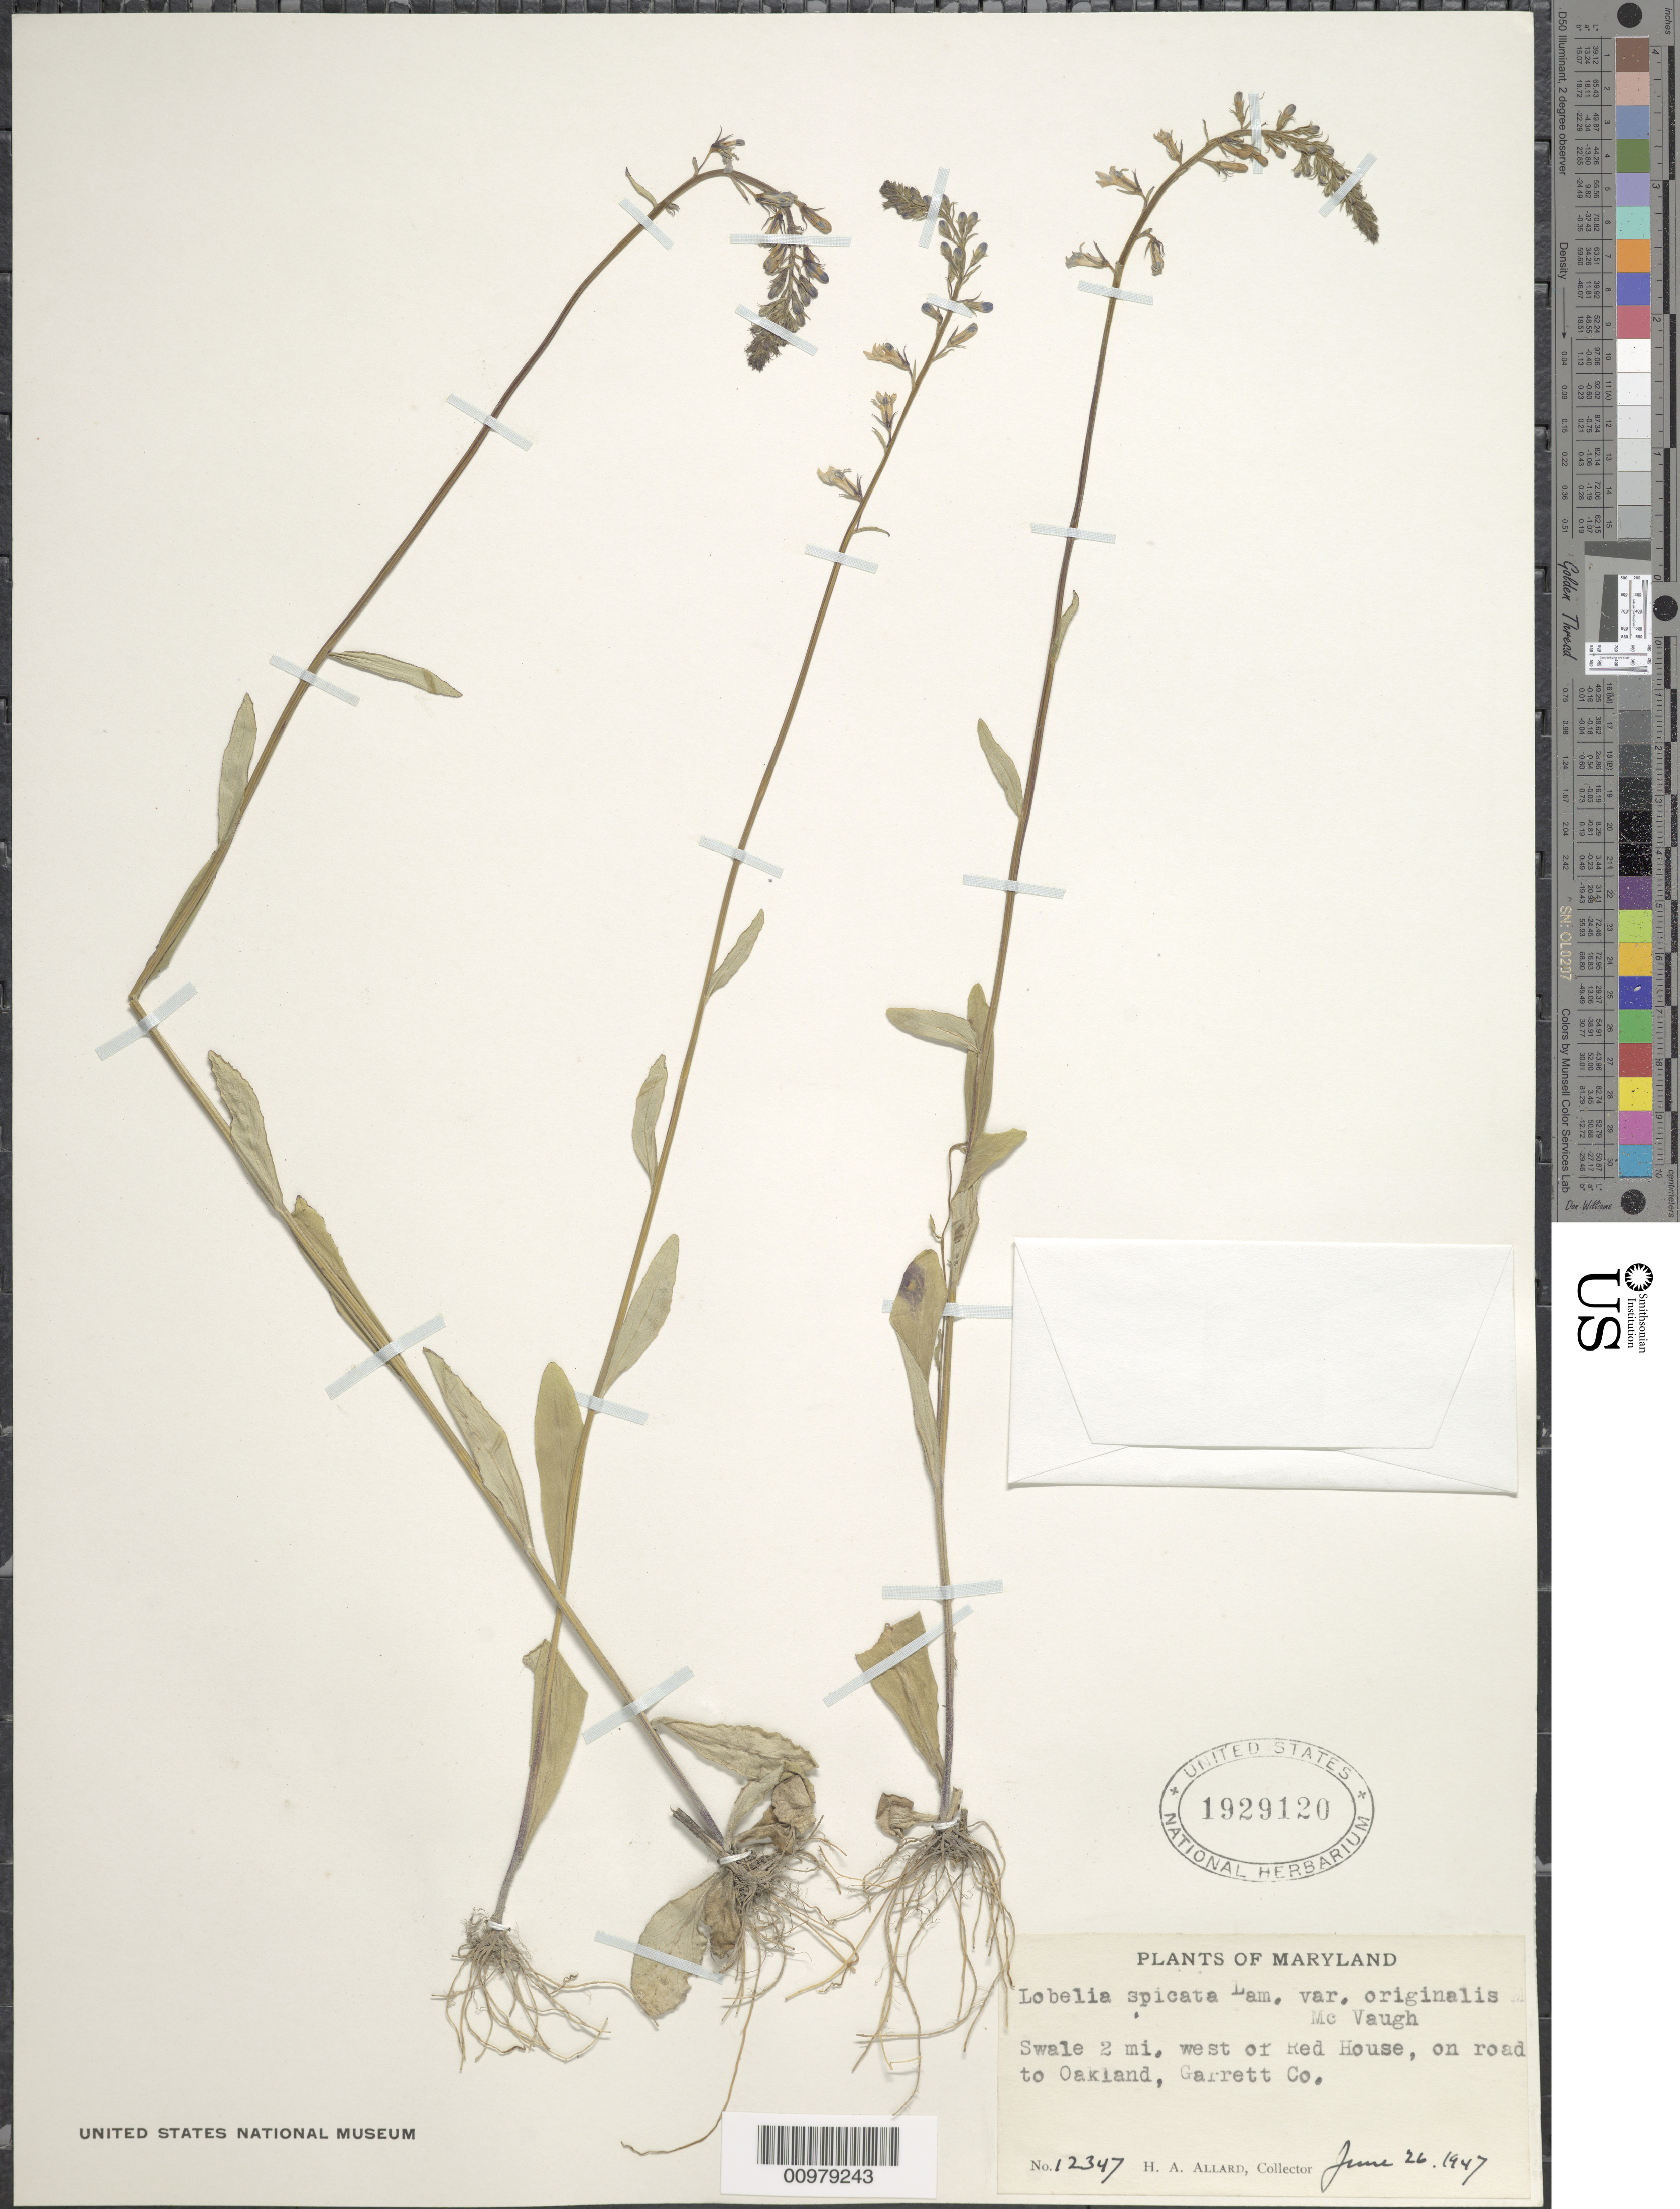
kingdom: Plantae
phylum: Tracheophyta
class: Magnoliopsida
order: Asterales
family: Campanulaceae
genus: Lobelia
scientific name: Lobelia spicata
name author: Lam.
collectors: H. A. Allard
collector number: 12347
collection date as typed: June 26, 1947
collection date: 1947-06-26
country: United States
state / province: Maryland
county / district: Garrett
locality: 2 mi. west of Red House, on road to Oakland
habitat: swale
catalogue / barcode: US 1929120